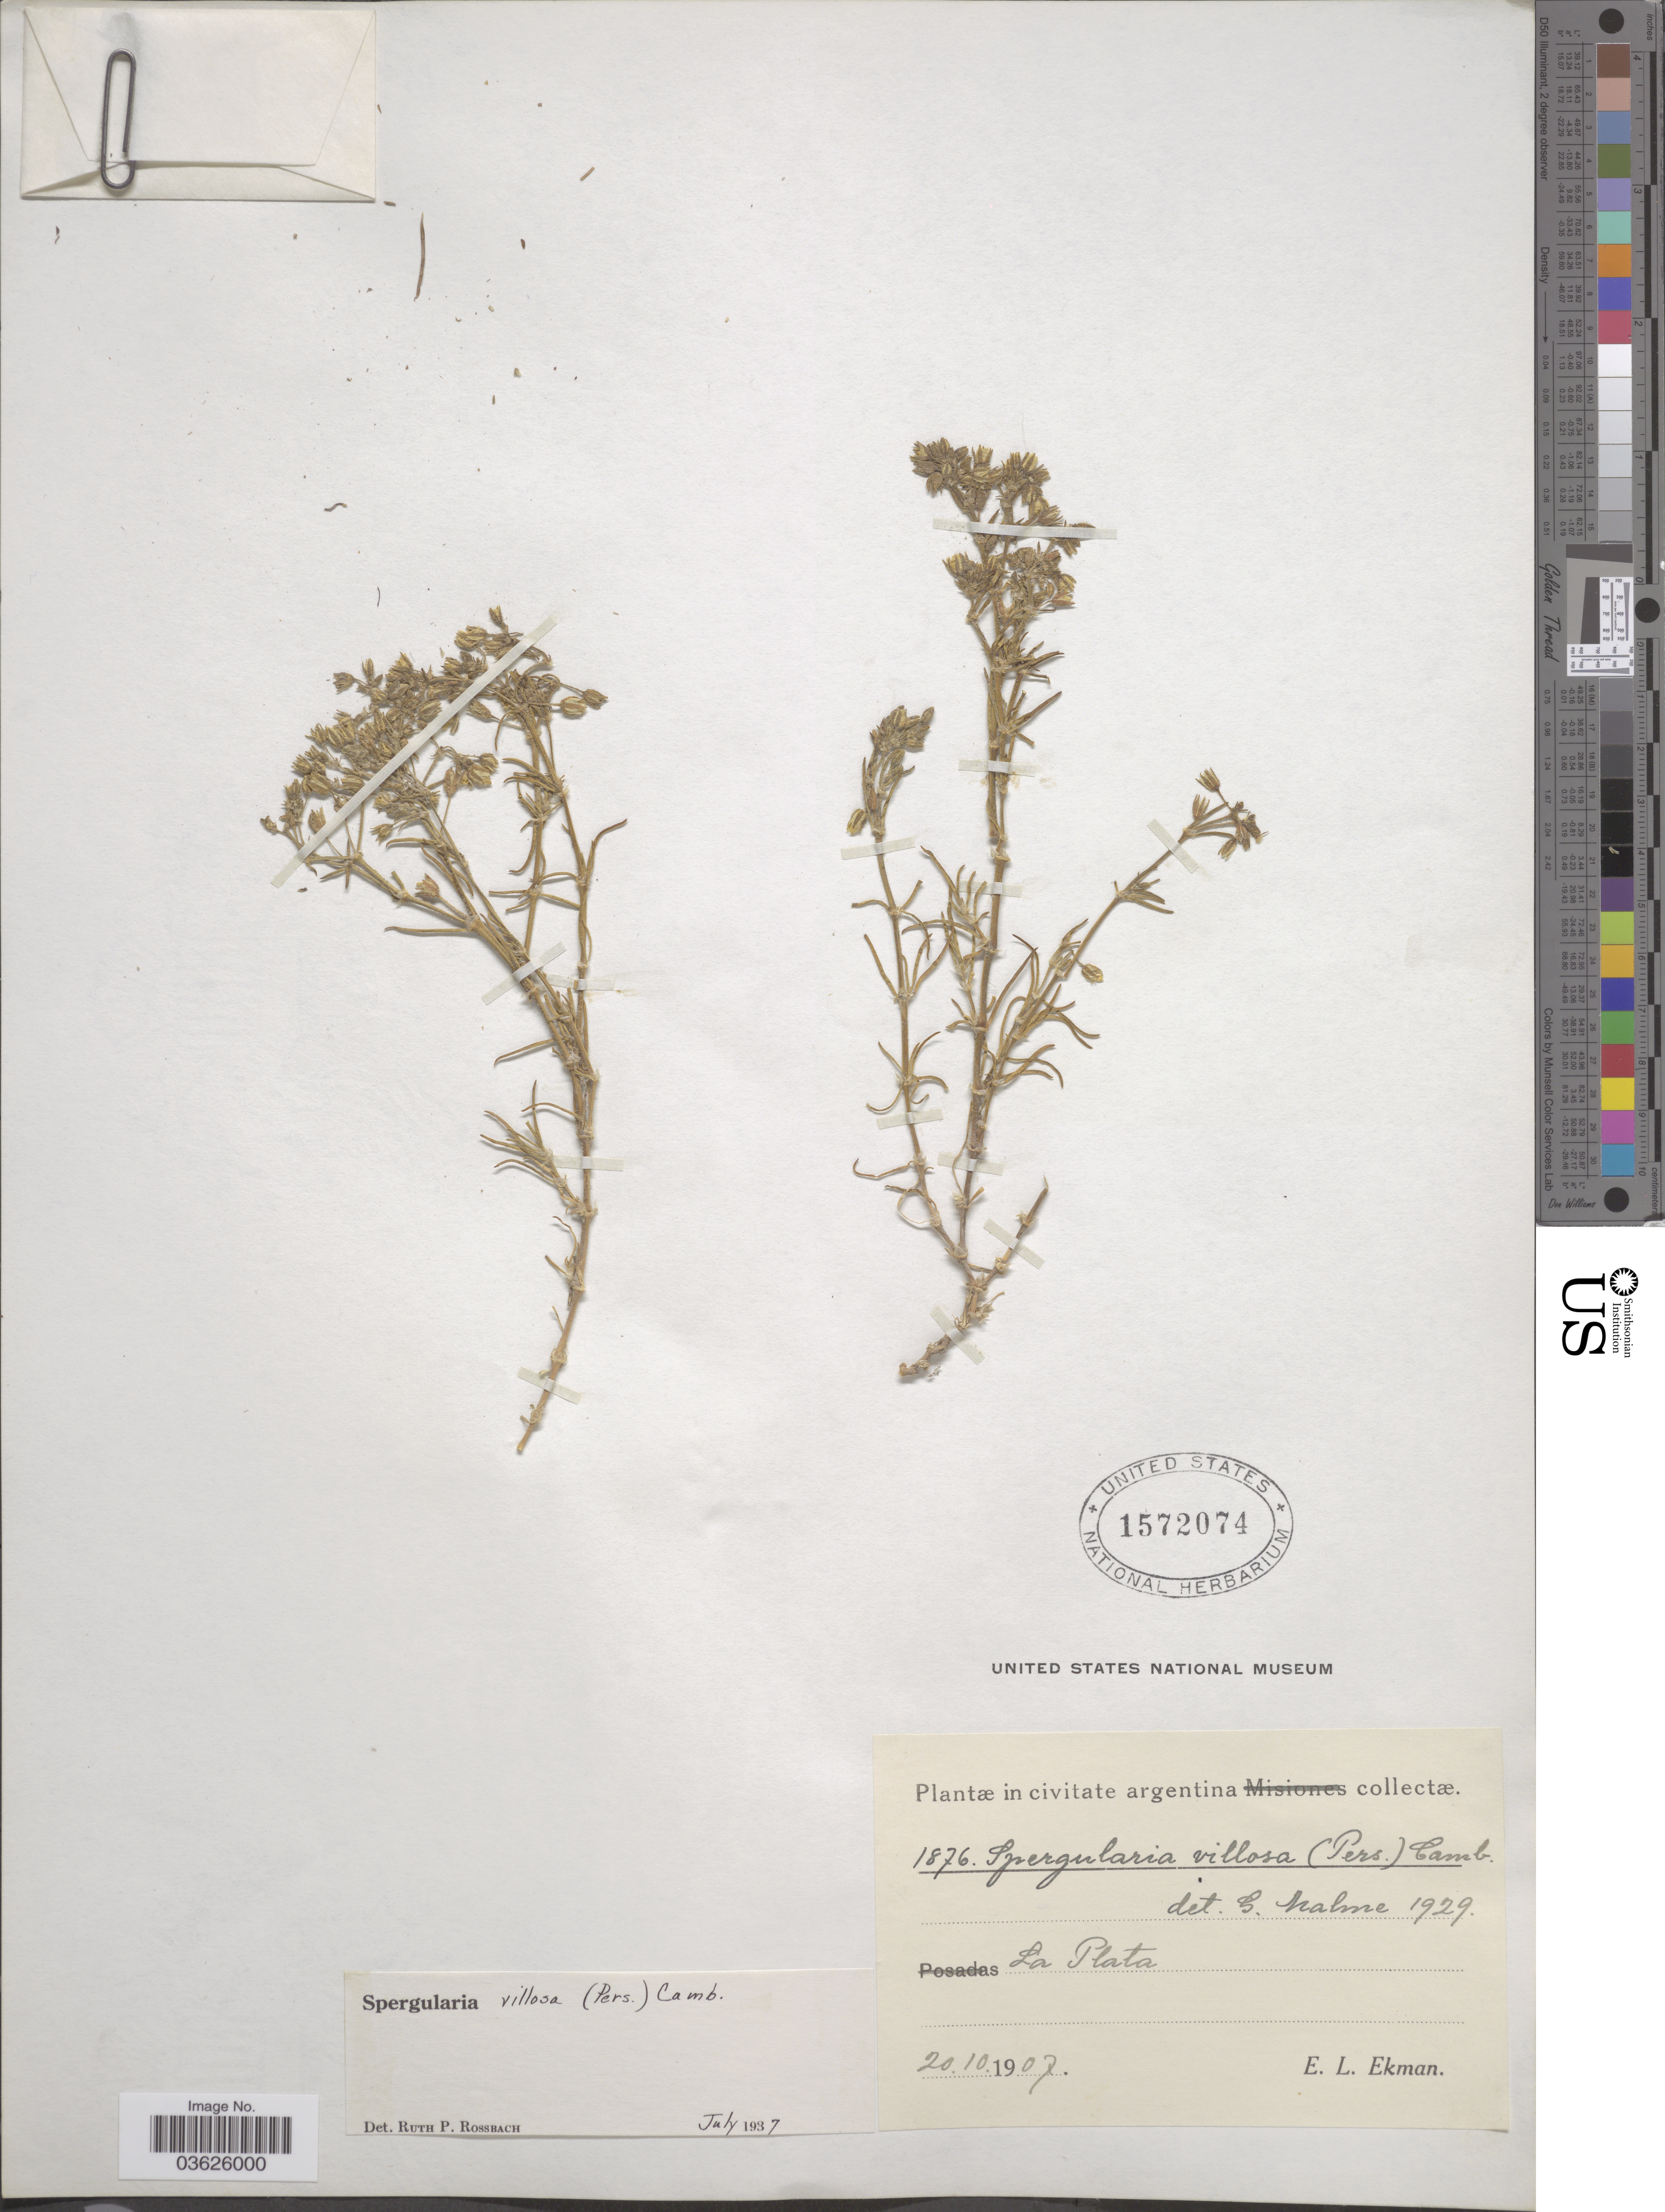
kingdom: Plantae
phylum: Tracheophyta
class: Magnoliopsida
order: Caryophyllales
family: Caryophyllaceae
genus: Spergularia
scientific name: Spergularia villosa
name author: (Pers.) Cambess.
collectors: E. L. Ekman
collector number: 1876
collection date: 1907-10-20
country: Argentina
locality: Civitate argentina. La Plata.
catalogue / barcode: US 1572074